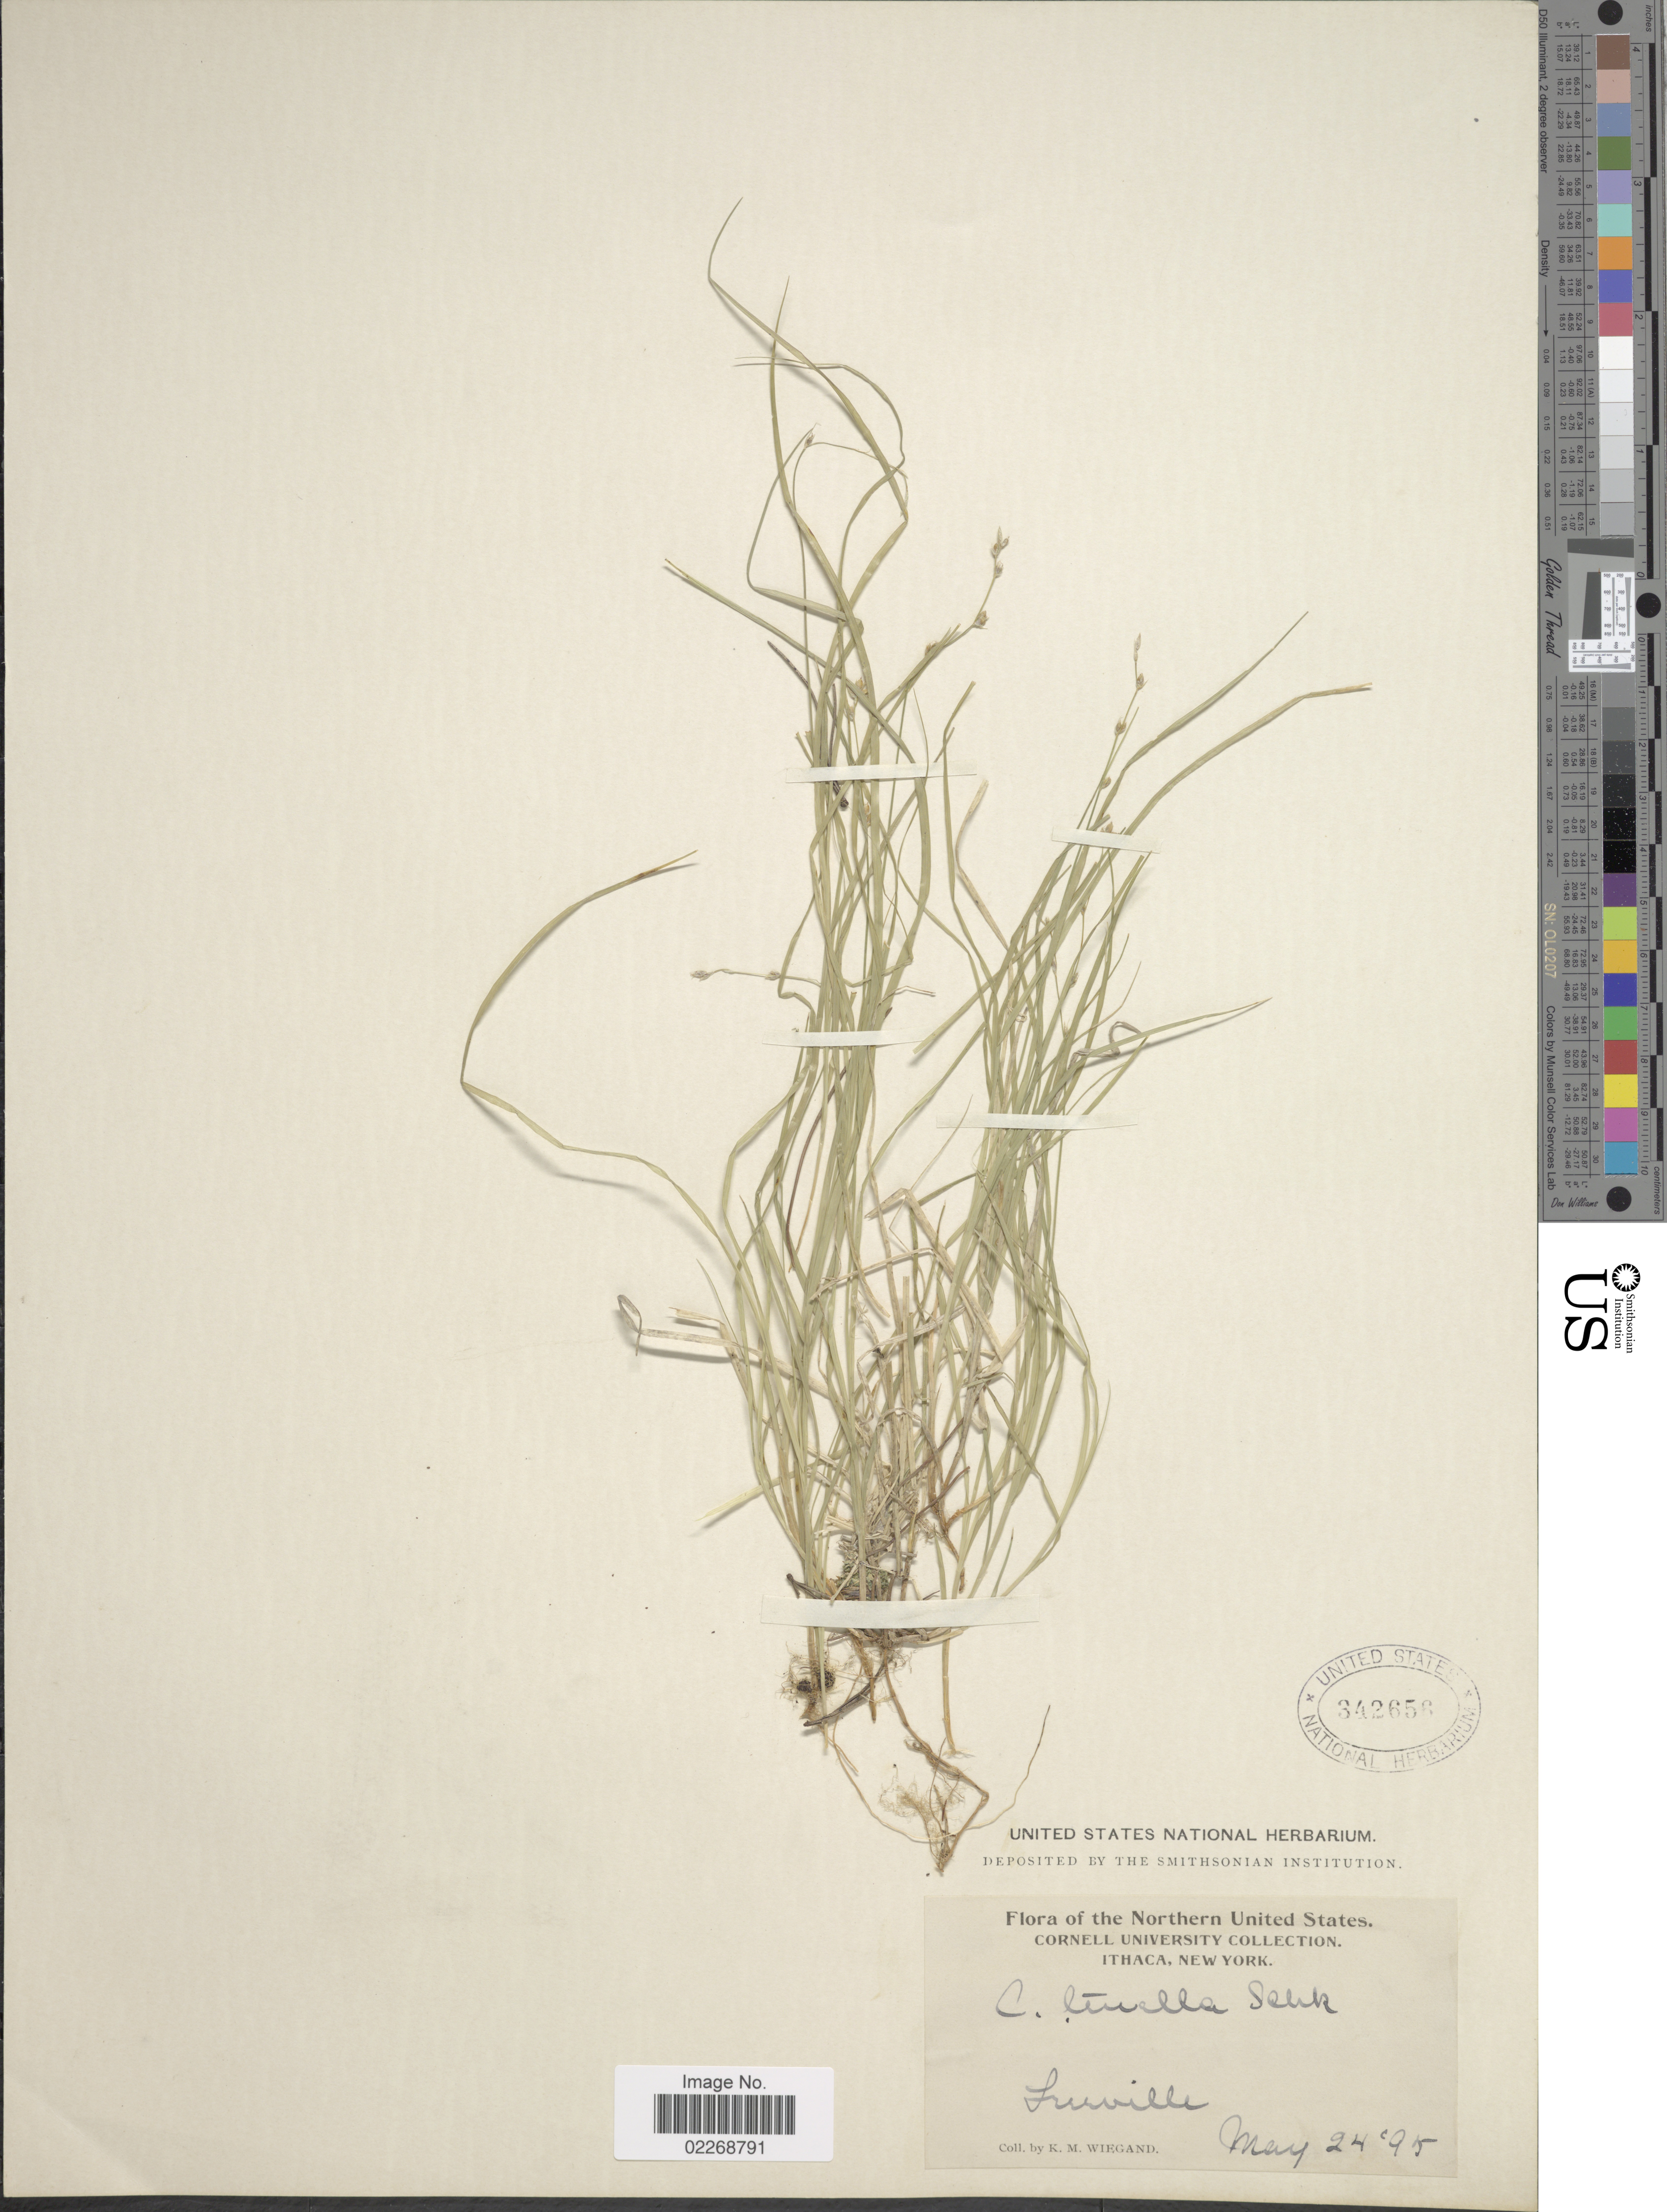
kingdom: Plantae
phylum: Tracheophyta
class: Liliopsida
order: Poales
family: Cyperaceae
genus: Carex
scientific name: Carex disperma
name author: Dewey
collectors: K. M. Wiegand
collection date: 1895-05-24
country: United States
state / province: New York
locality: Freeville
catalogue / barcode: US 342656